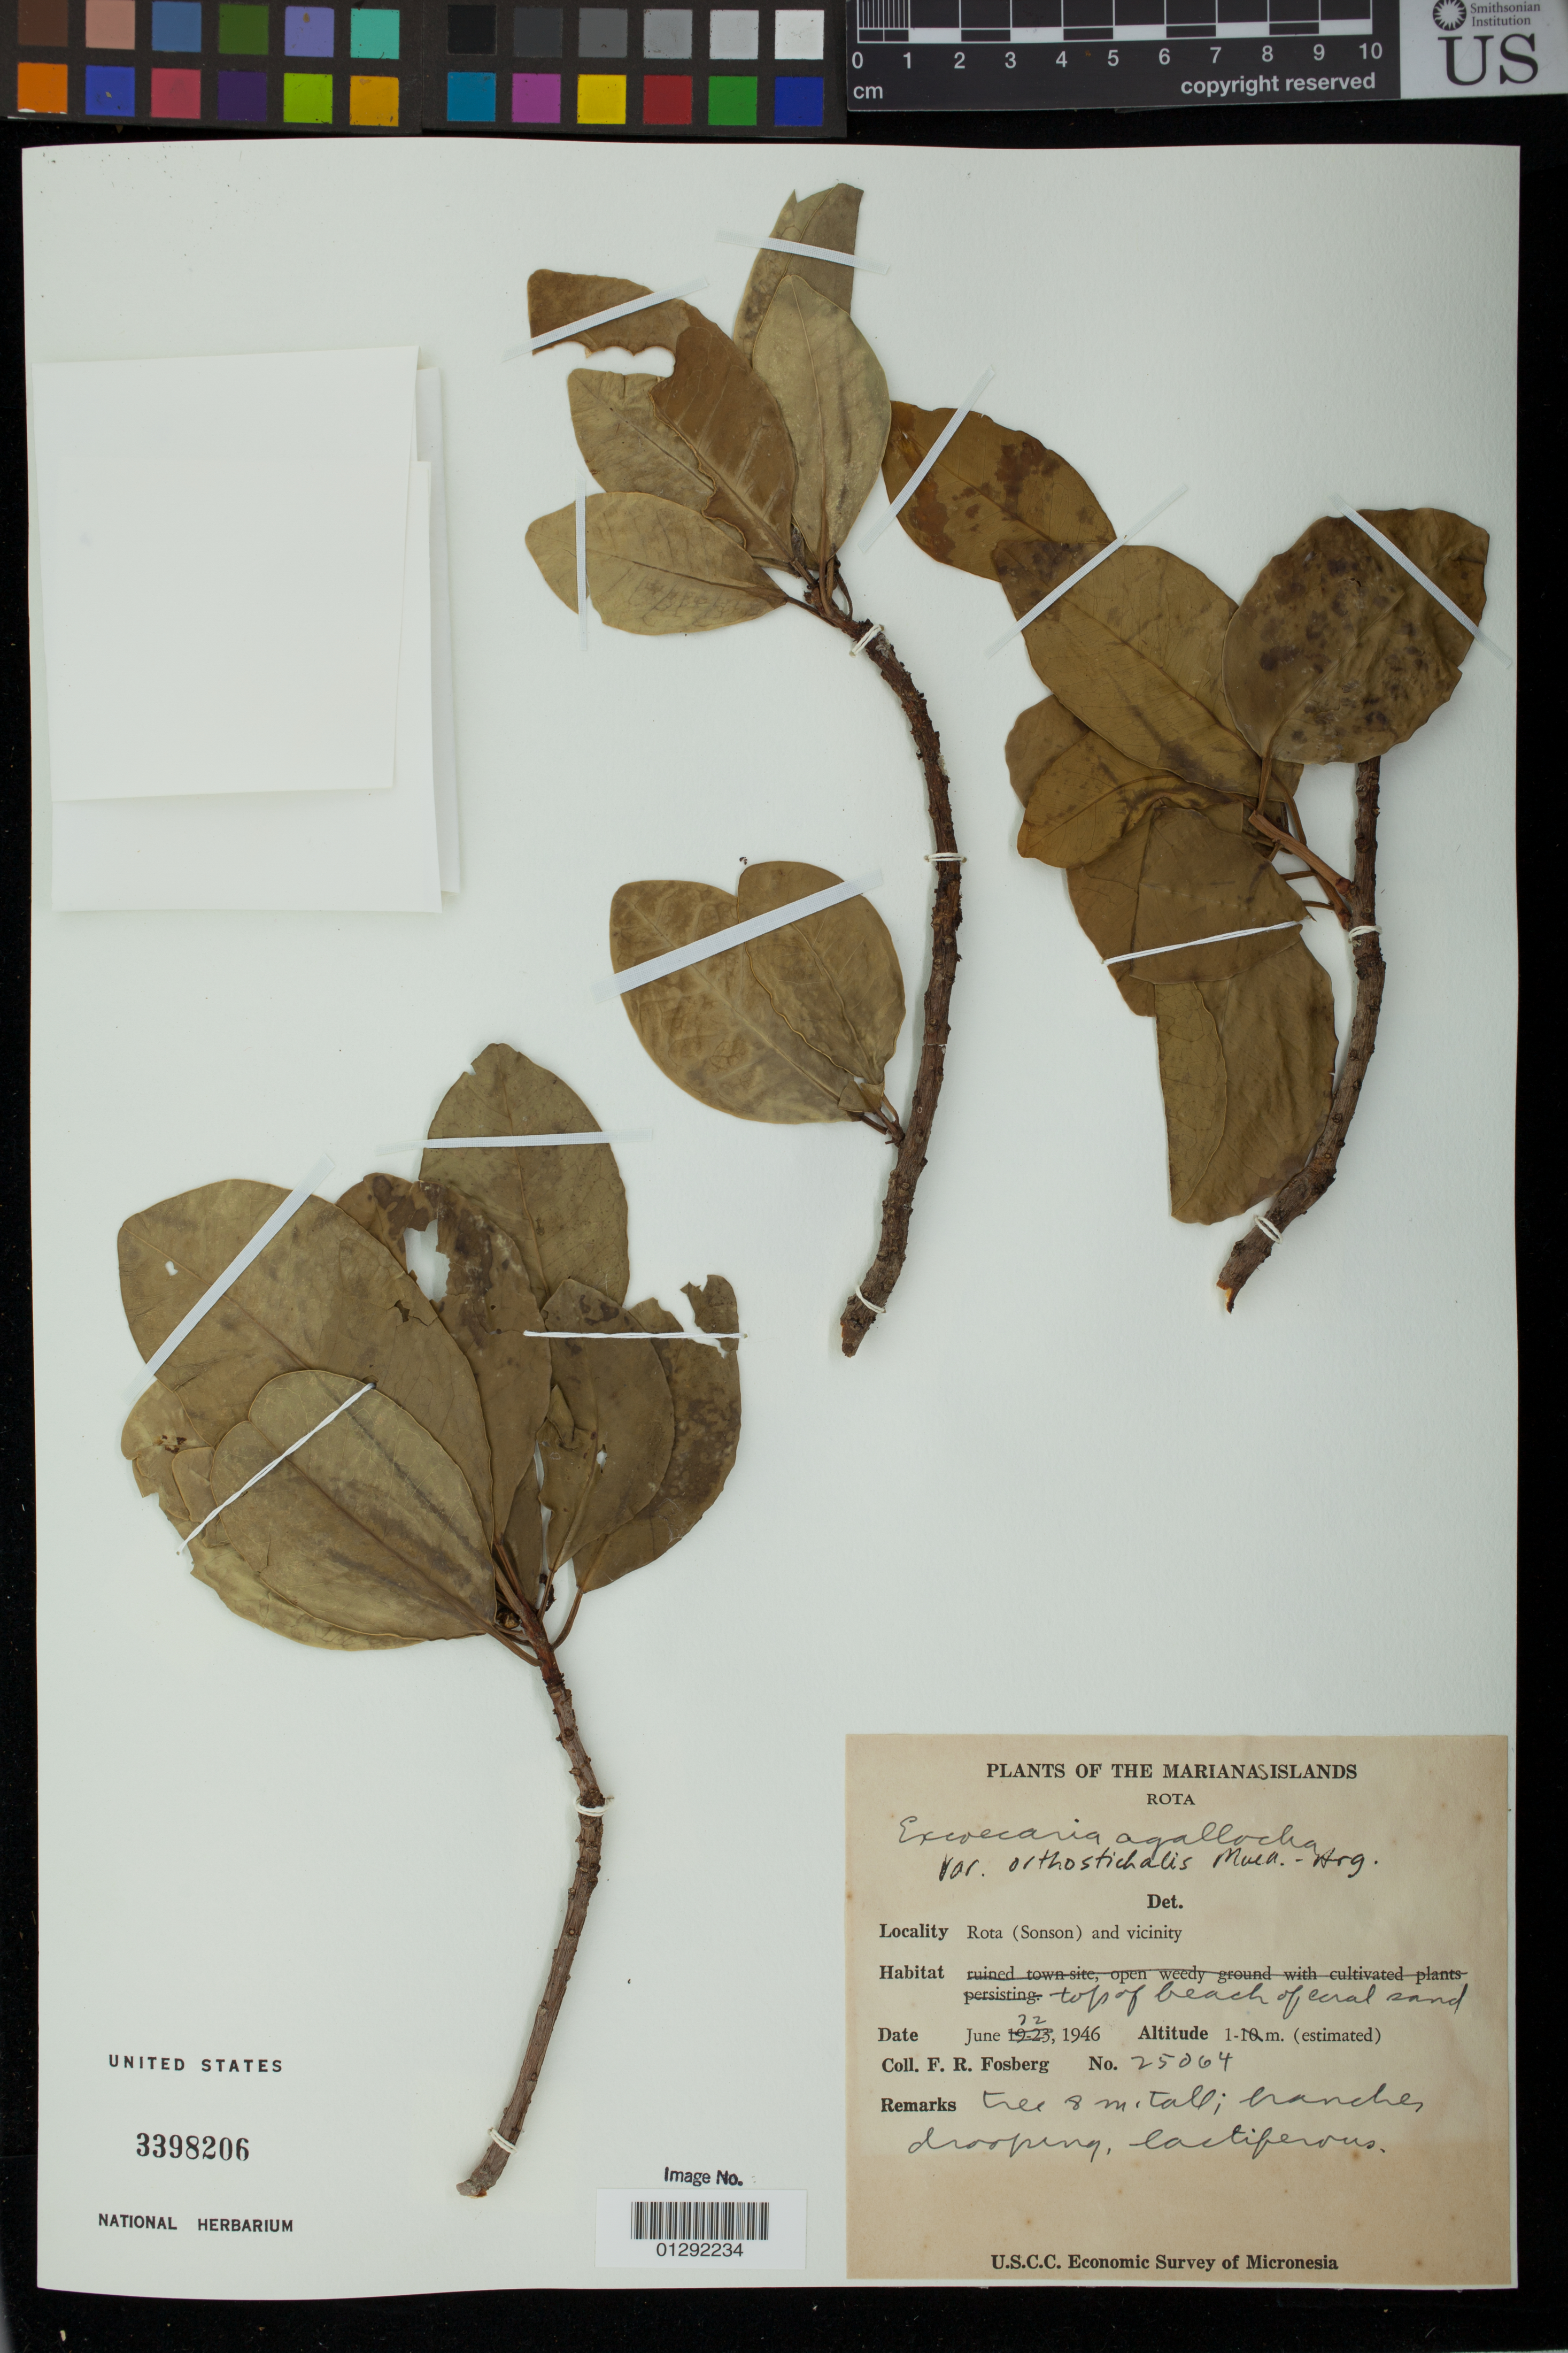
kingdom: Plantae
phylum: Tracheophyta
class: Magnoliopsida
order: Malpighiales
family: Euphorbiaceae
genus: Excoecaria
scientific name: Excoecaria agallocha var. orthostichalis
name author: Müll. Arg.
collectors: F. R. Fosberg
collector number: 25064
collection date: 1946-06-22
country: Northern Mariana Islands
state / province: Rota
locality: Rota (Sonson) and vicinity.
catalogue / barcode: US 3398206